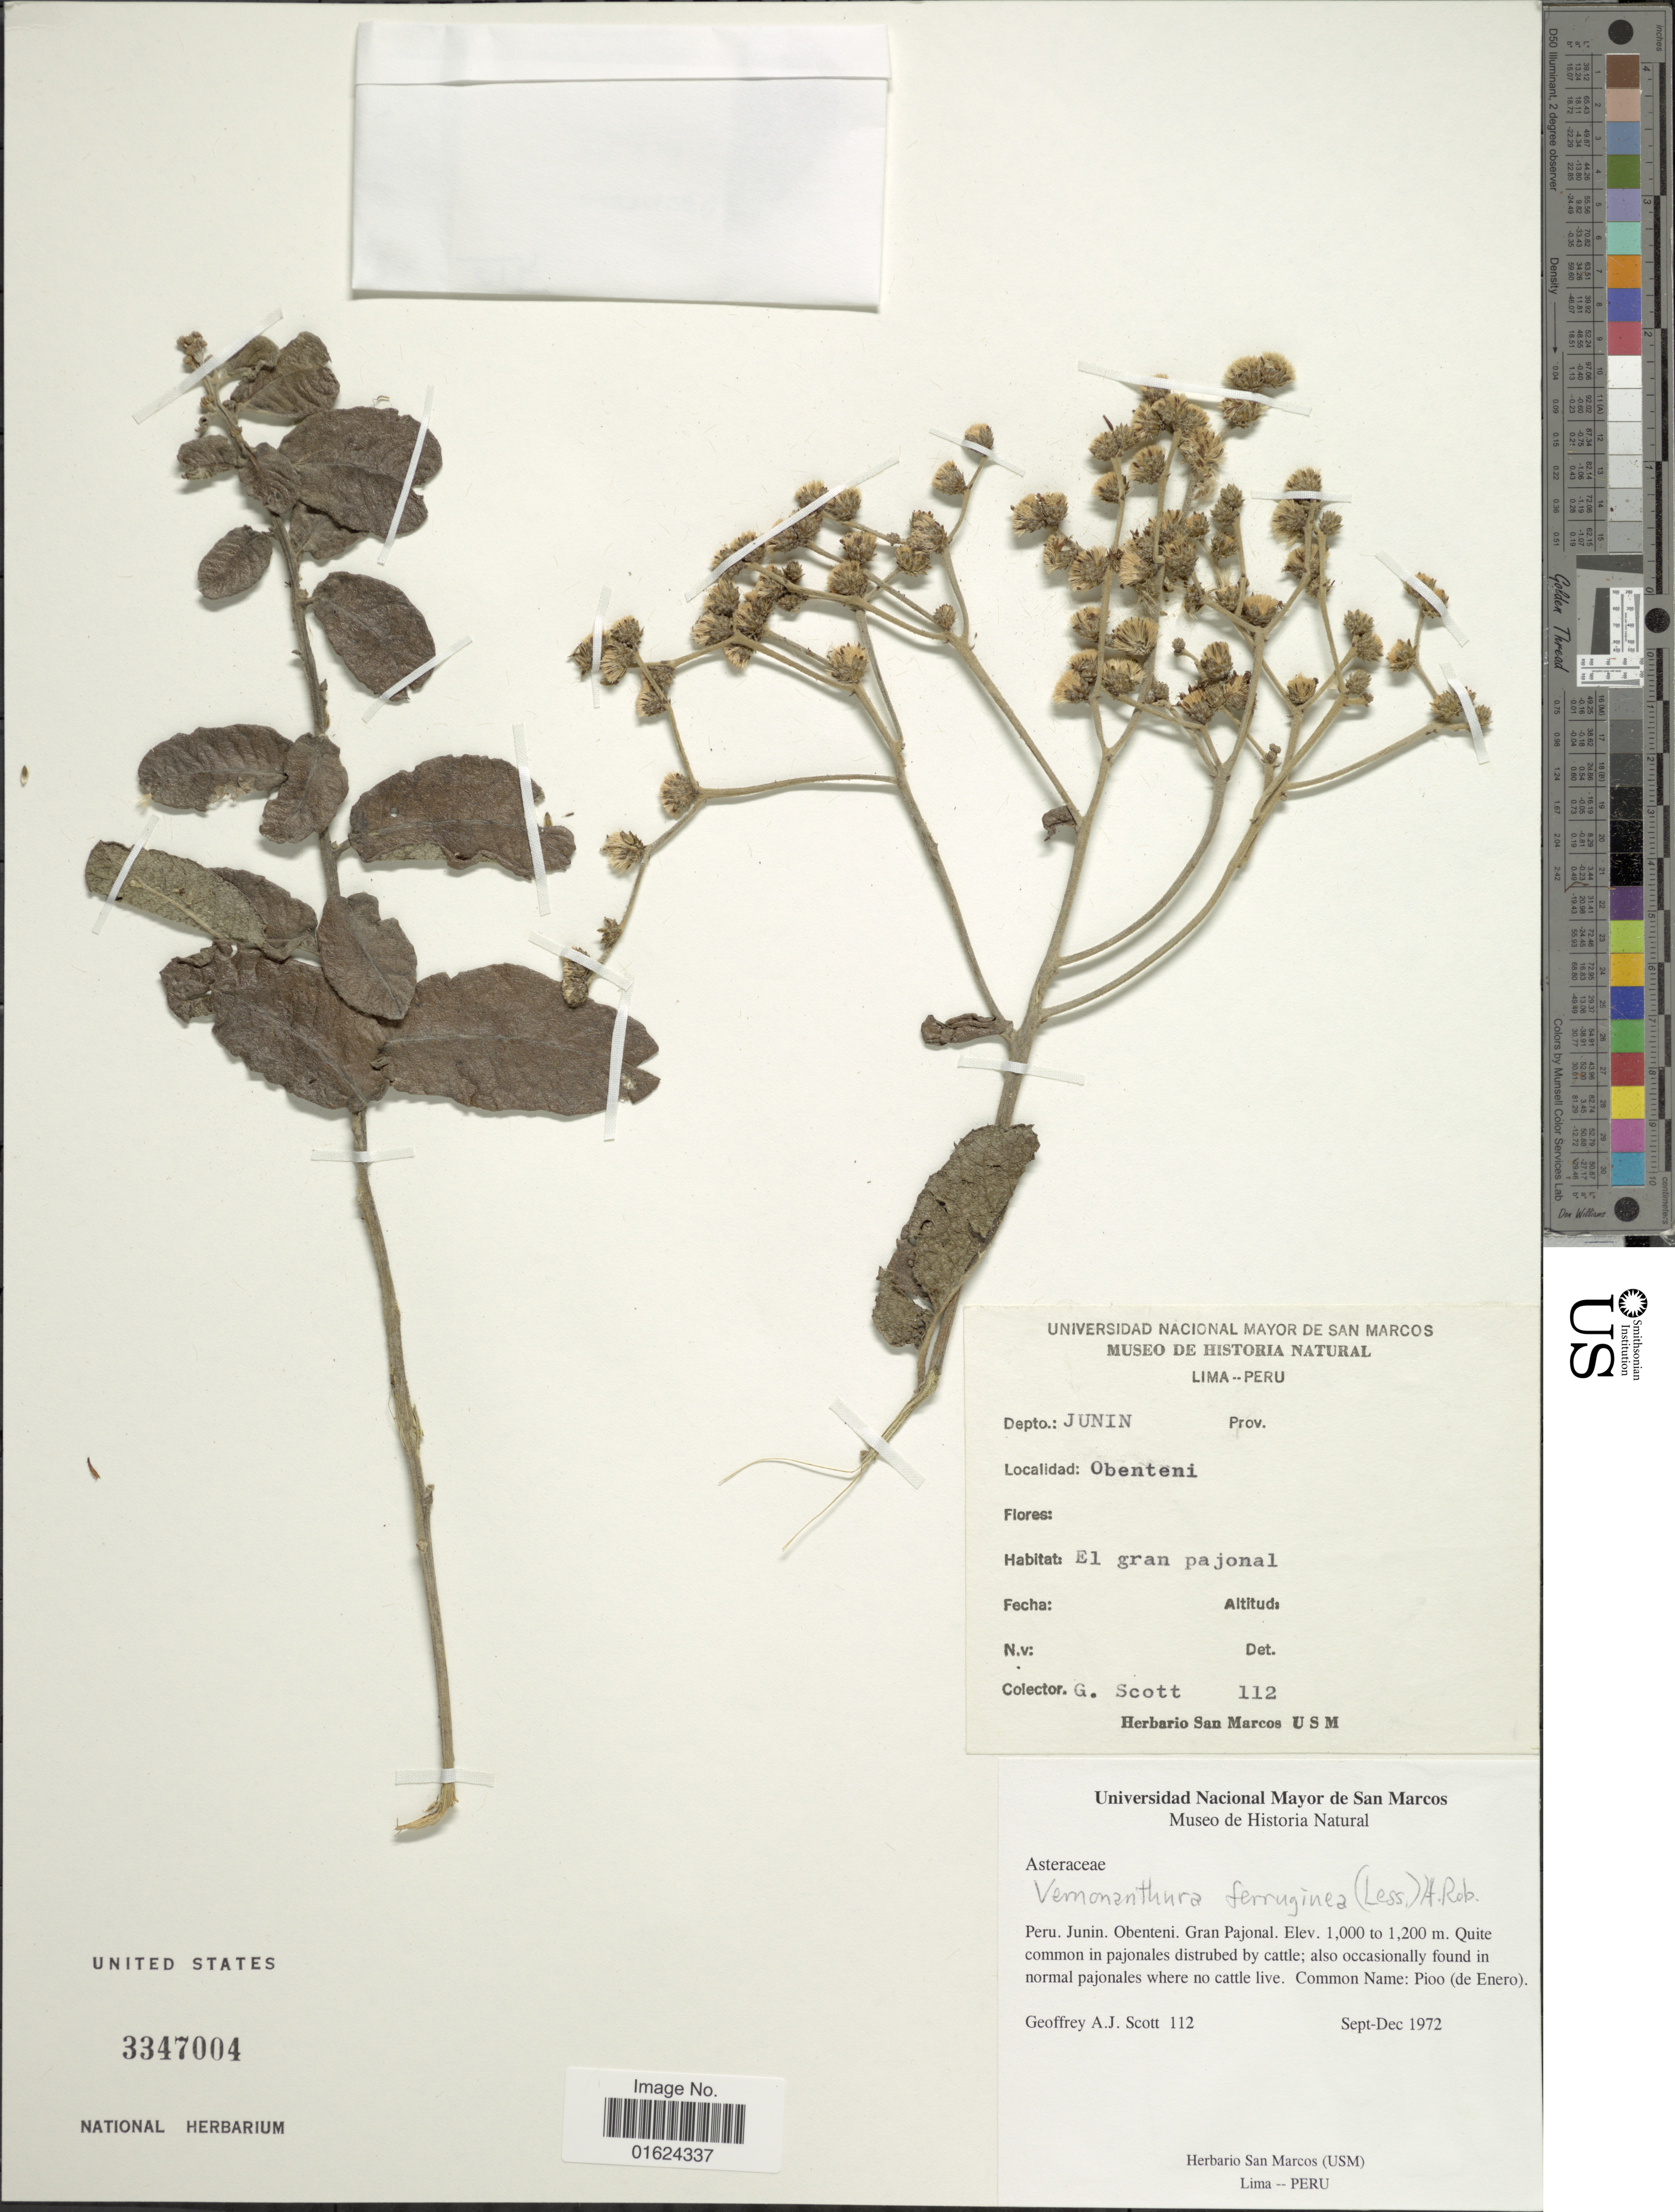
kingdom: Plantae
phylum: Tracheophyta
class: Magnoliopsida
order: Asterales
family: Asteraceae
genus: Vernonanthura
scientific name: Vernonanthura ferruginea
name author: (Less.) H. Rob.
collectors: G. B. Scott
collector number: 112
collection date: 1972-09/1972-12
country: Peru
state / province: Junín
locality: Peru,. Dept. Junin, Obenteni. Gran Pajonal.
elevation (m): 1000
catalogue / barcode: US 3347004